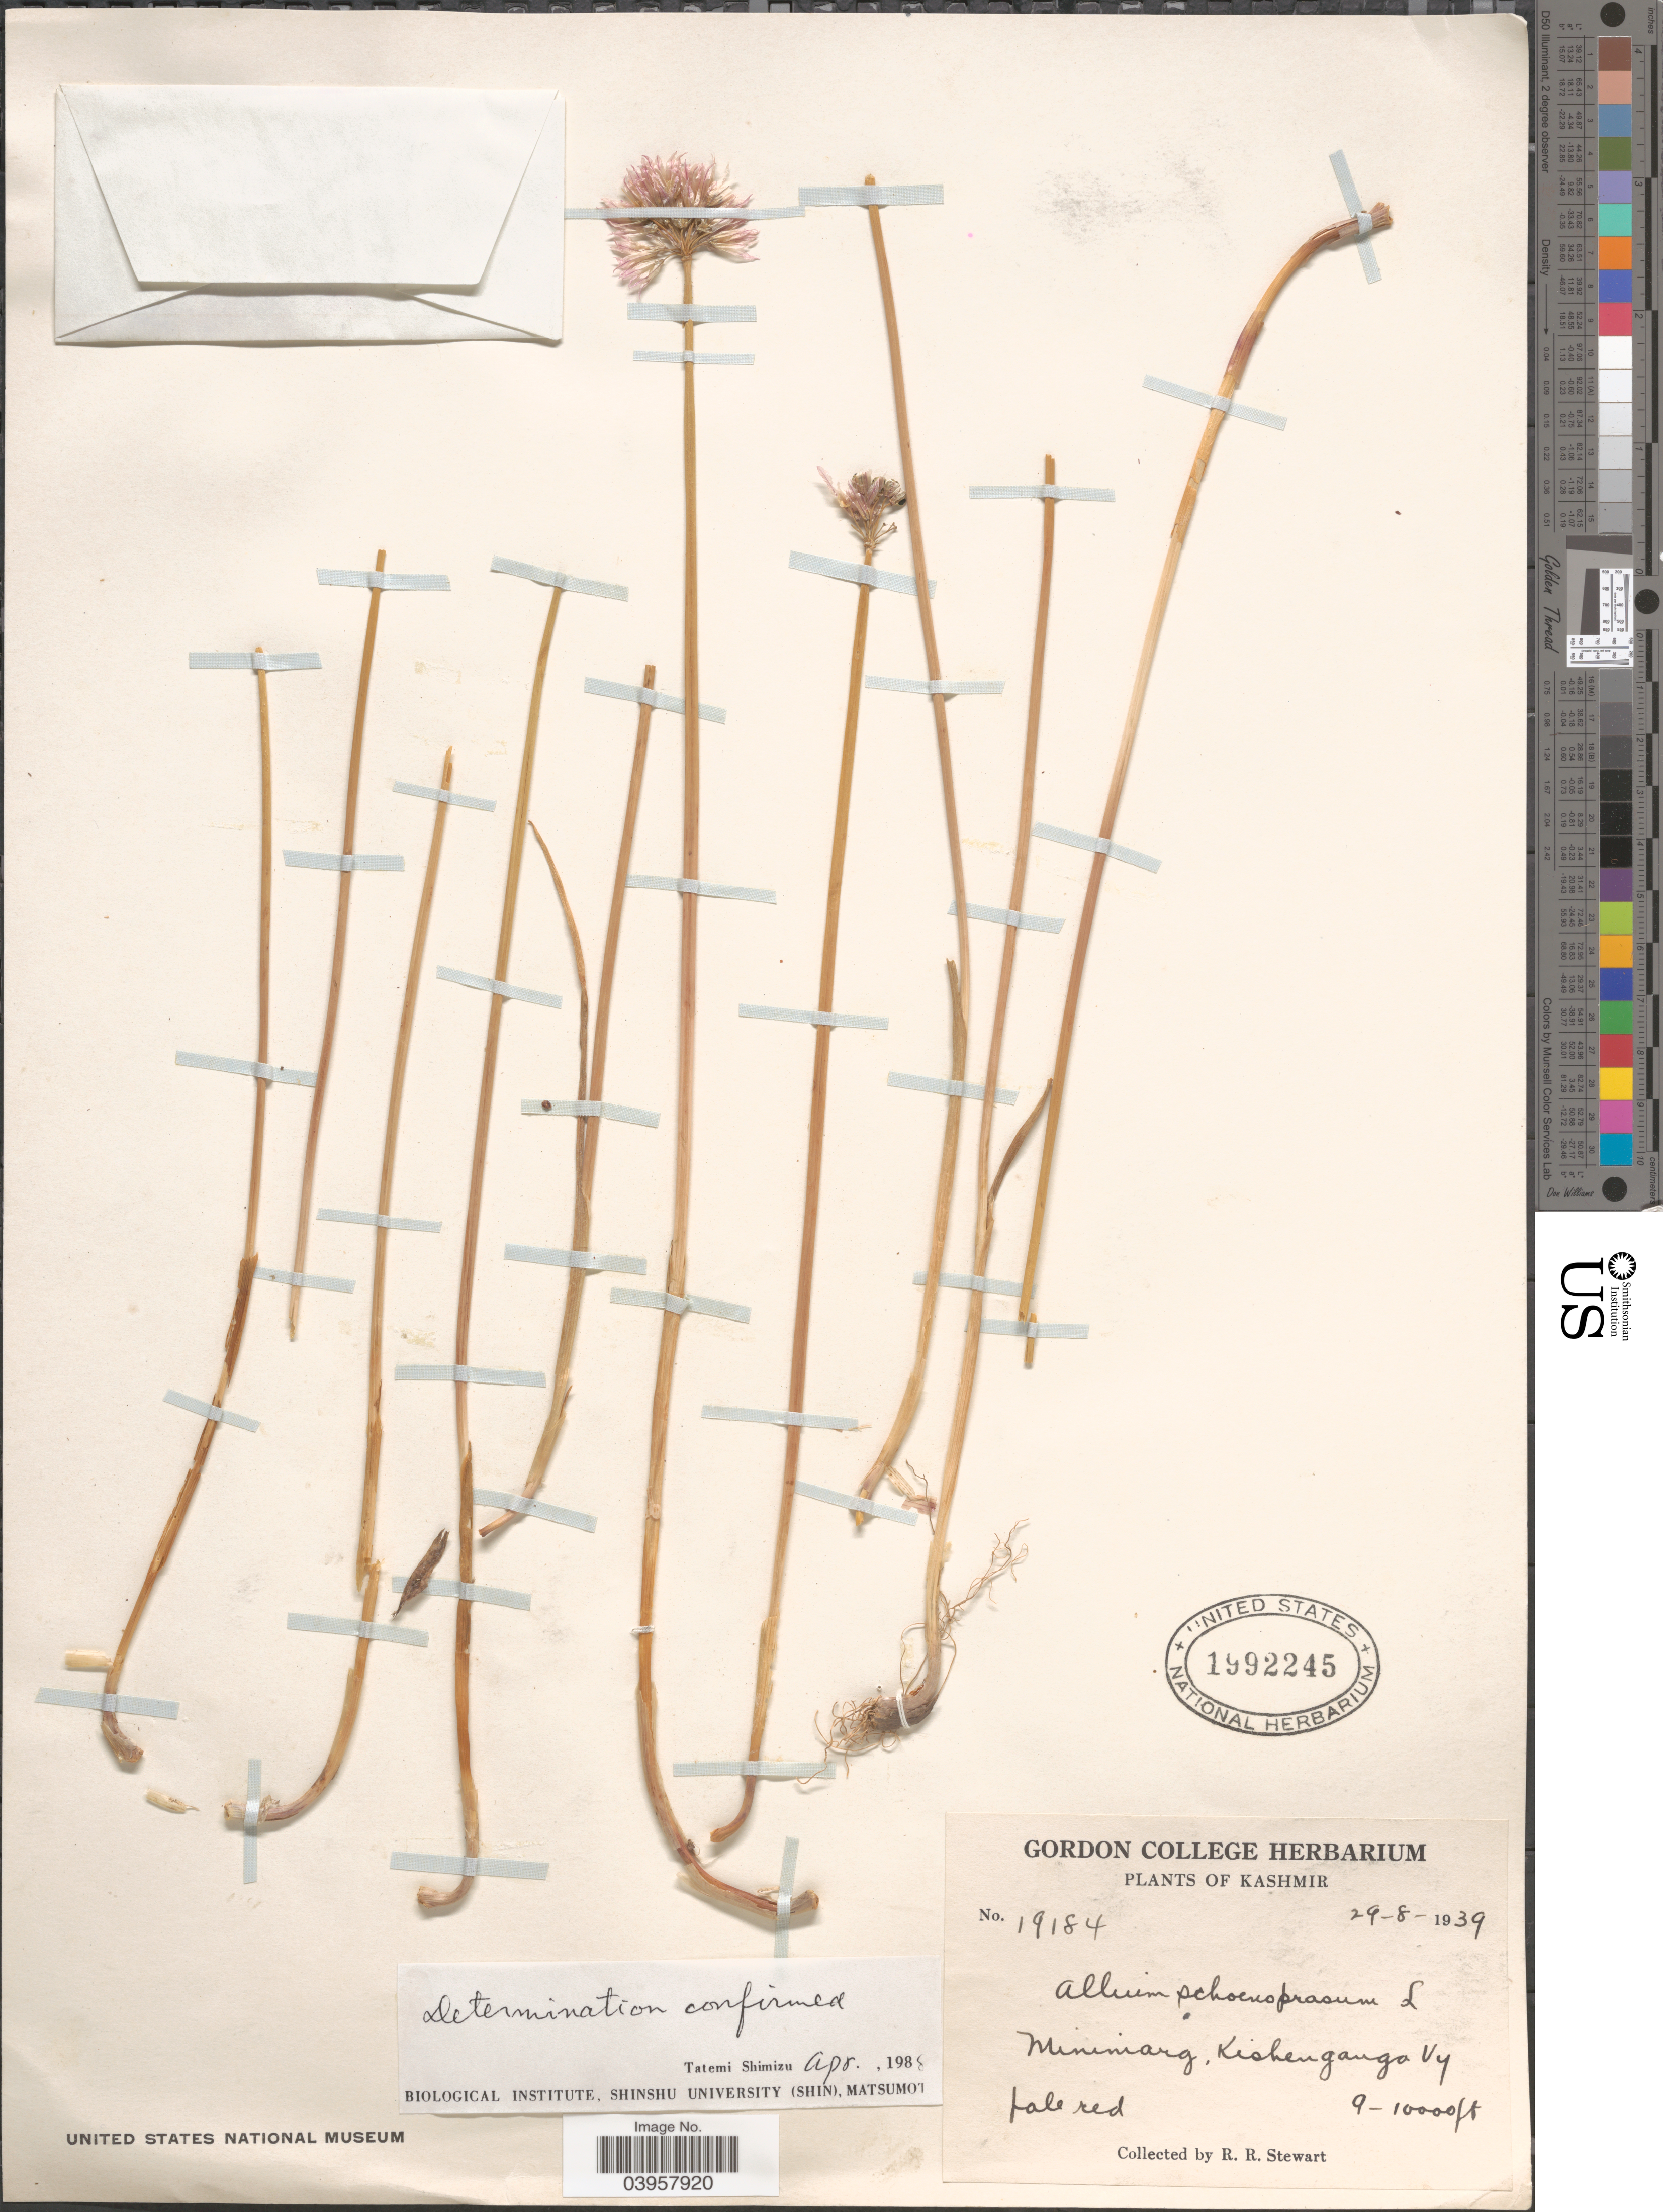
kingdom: Plantae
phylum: Tracheophyta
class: Liliopsida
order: Asparagales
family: Amaryllidaceae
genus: Allium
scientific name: Allium schoenoprasum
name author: L.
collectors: R. Stewart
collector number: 19184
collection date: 1939-08-29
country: India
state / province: Jammu and Kashmir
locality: Kashmir. Minimarg, Kishenganga Vy.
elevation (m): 2743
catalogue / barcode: US 1992245